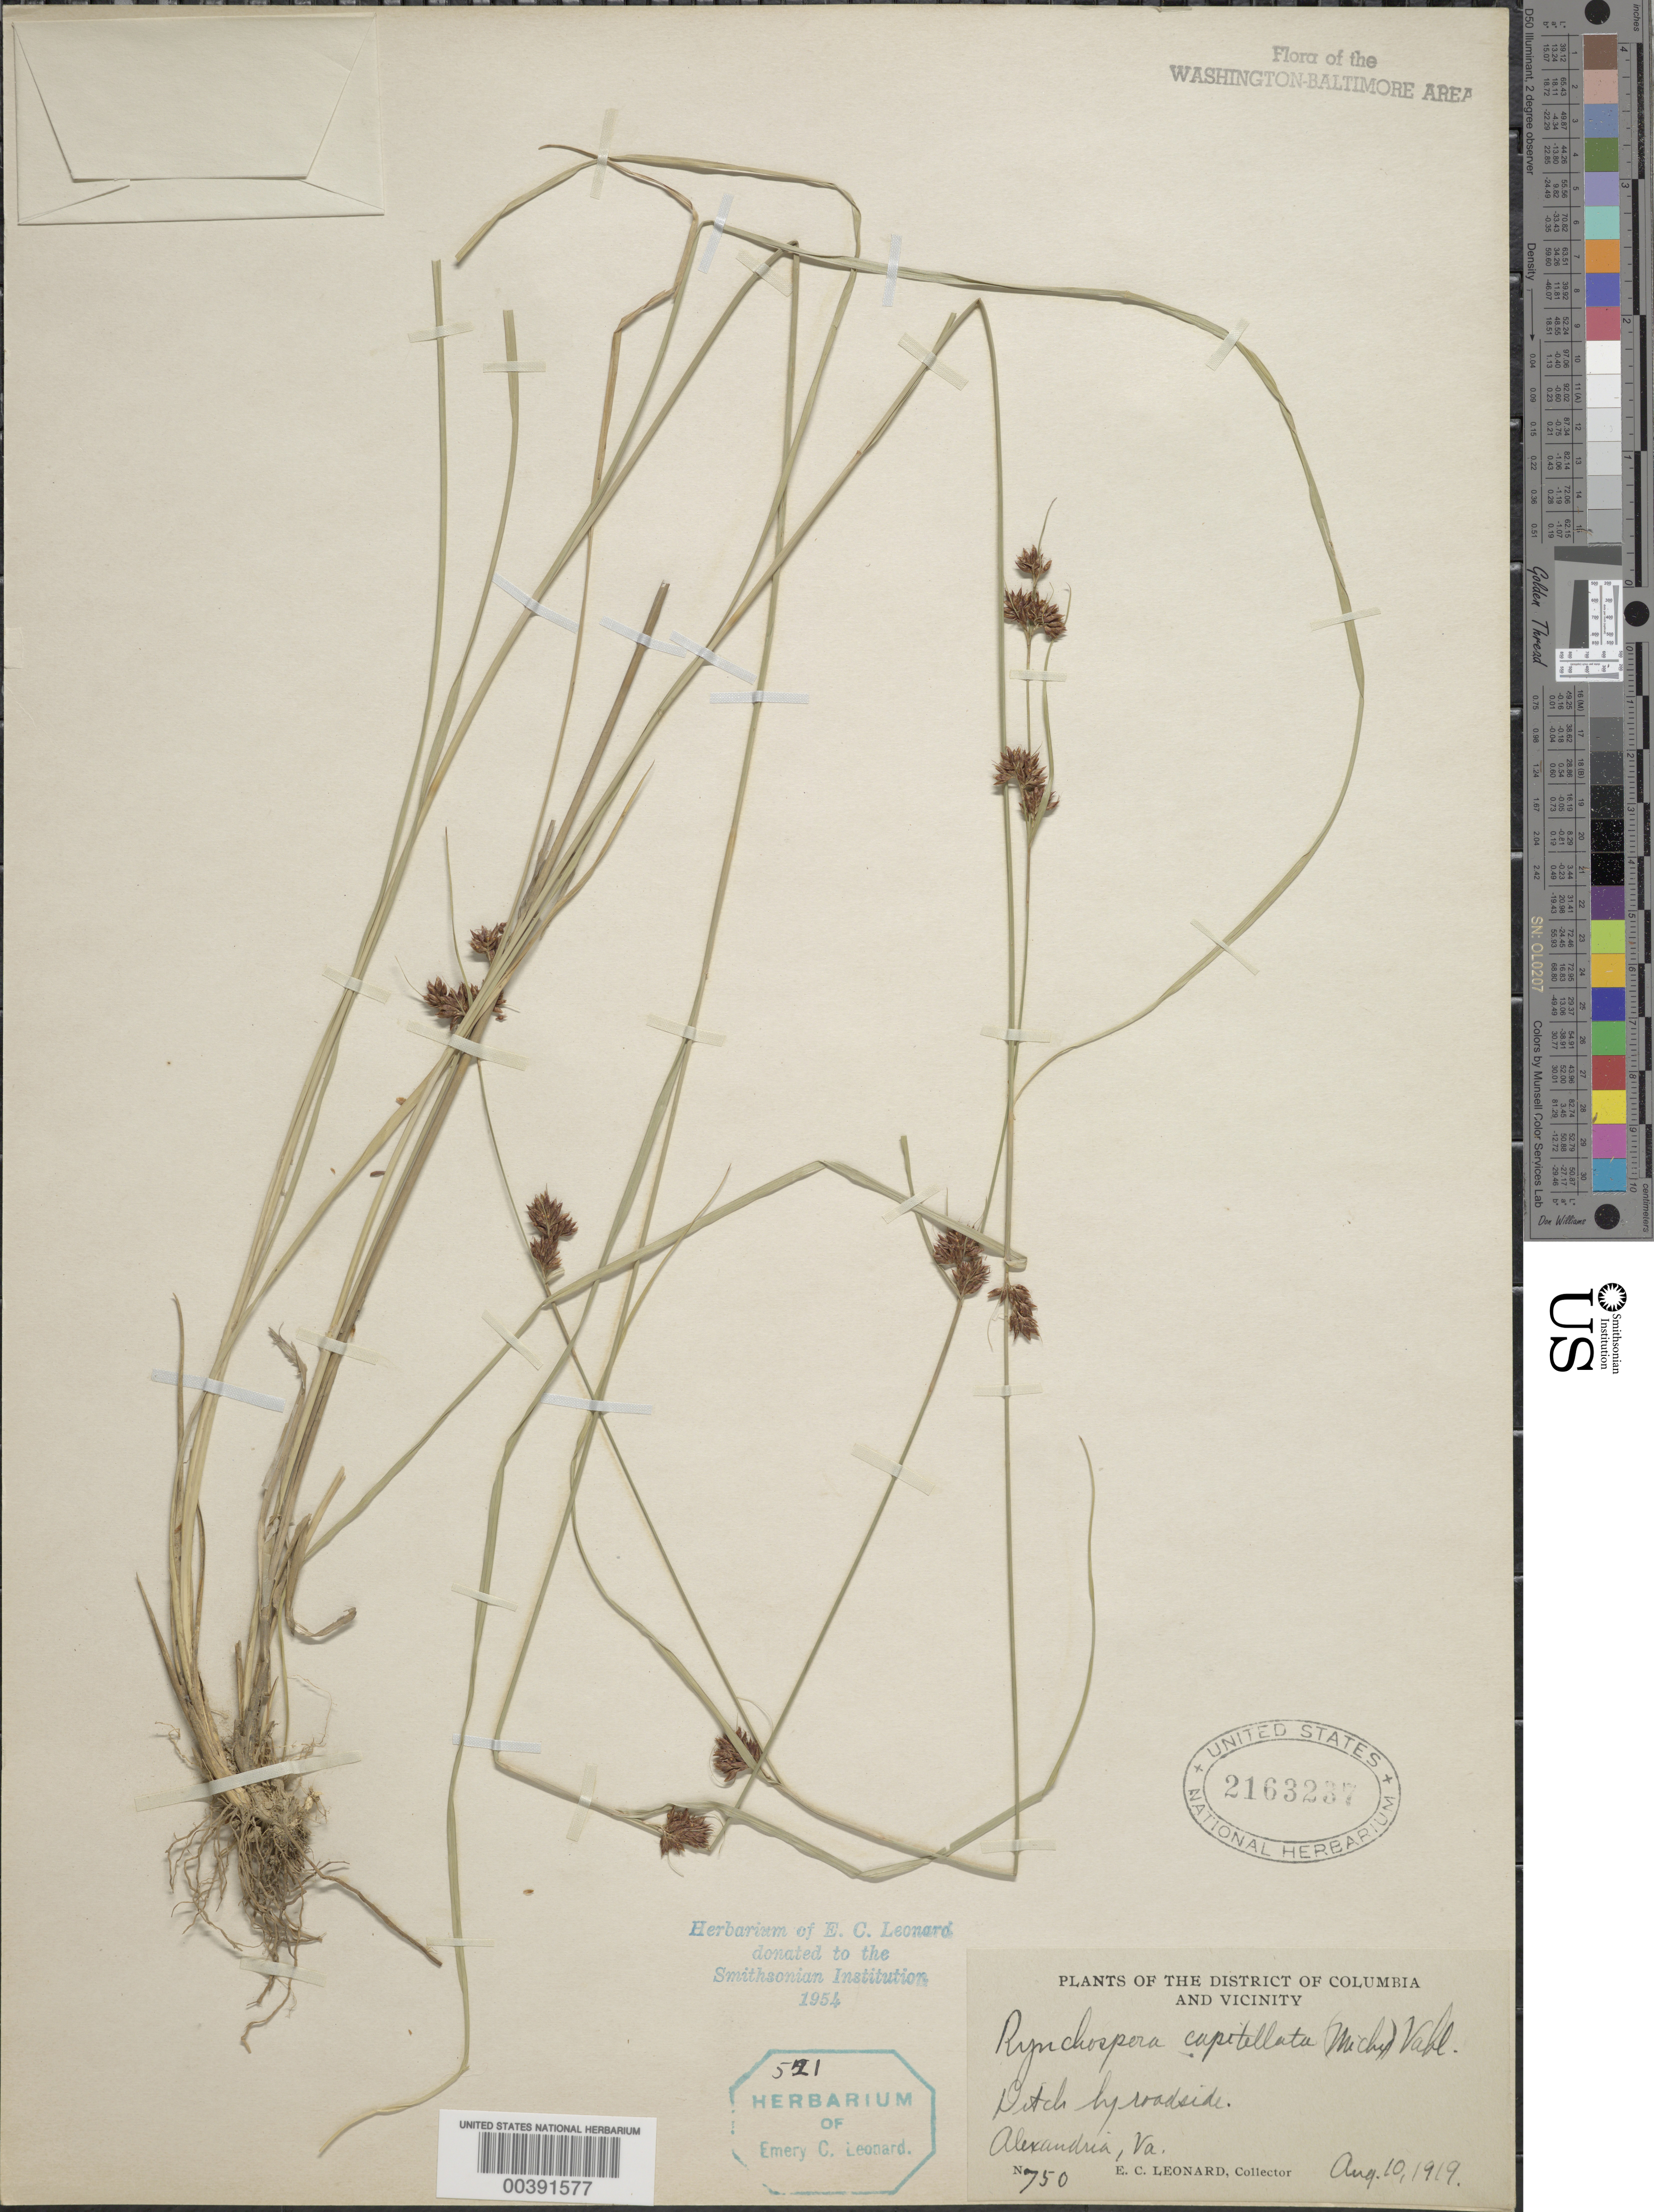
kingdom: Plantae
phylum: Tracheophyta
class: Liliopsida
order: Poales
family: Cyperaceae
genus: Rhynchospora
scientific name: Rhynchospora capitellata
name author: (Michx.) Vahl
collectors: E. C. Leonard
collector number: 750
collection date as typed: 10 Aug 1919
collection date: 1919-08-10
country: United States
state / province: Virginia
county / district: City of Alexandria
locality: Alexandria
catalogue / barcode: US 2163237